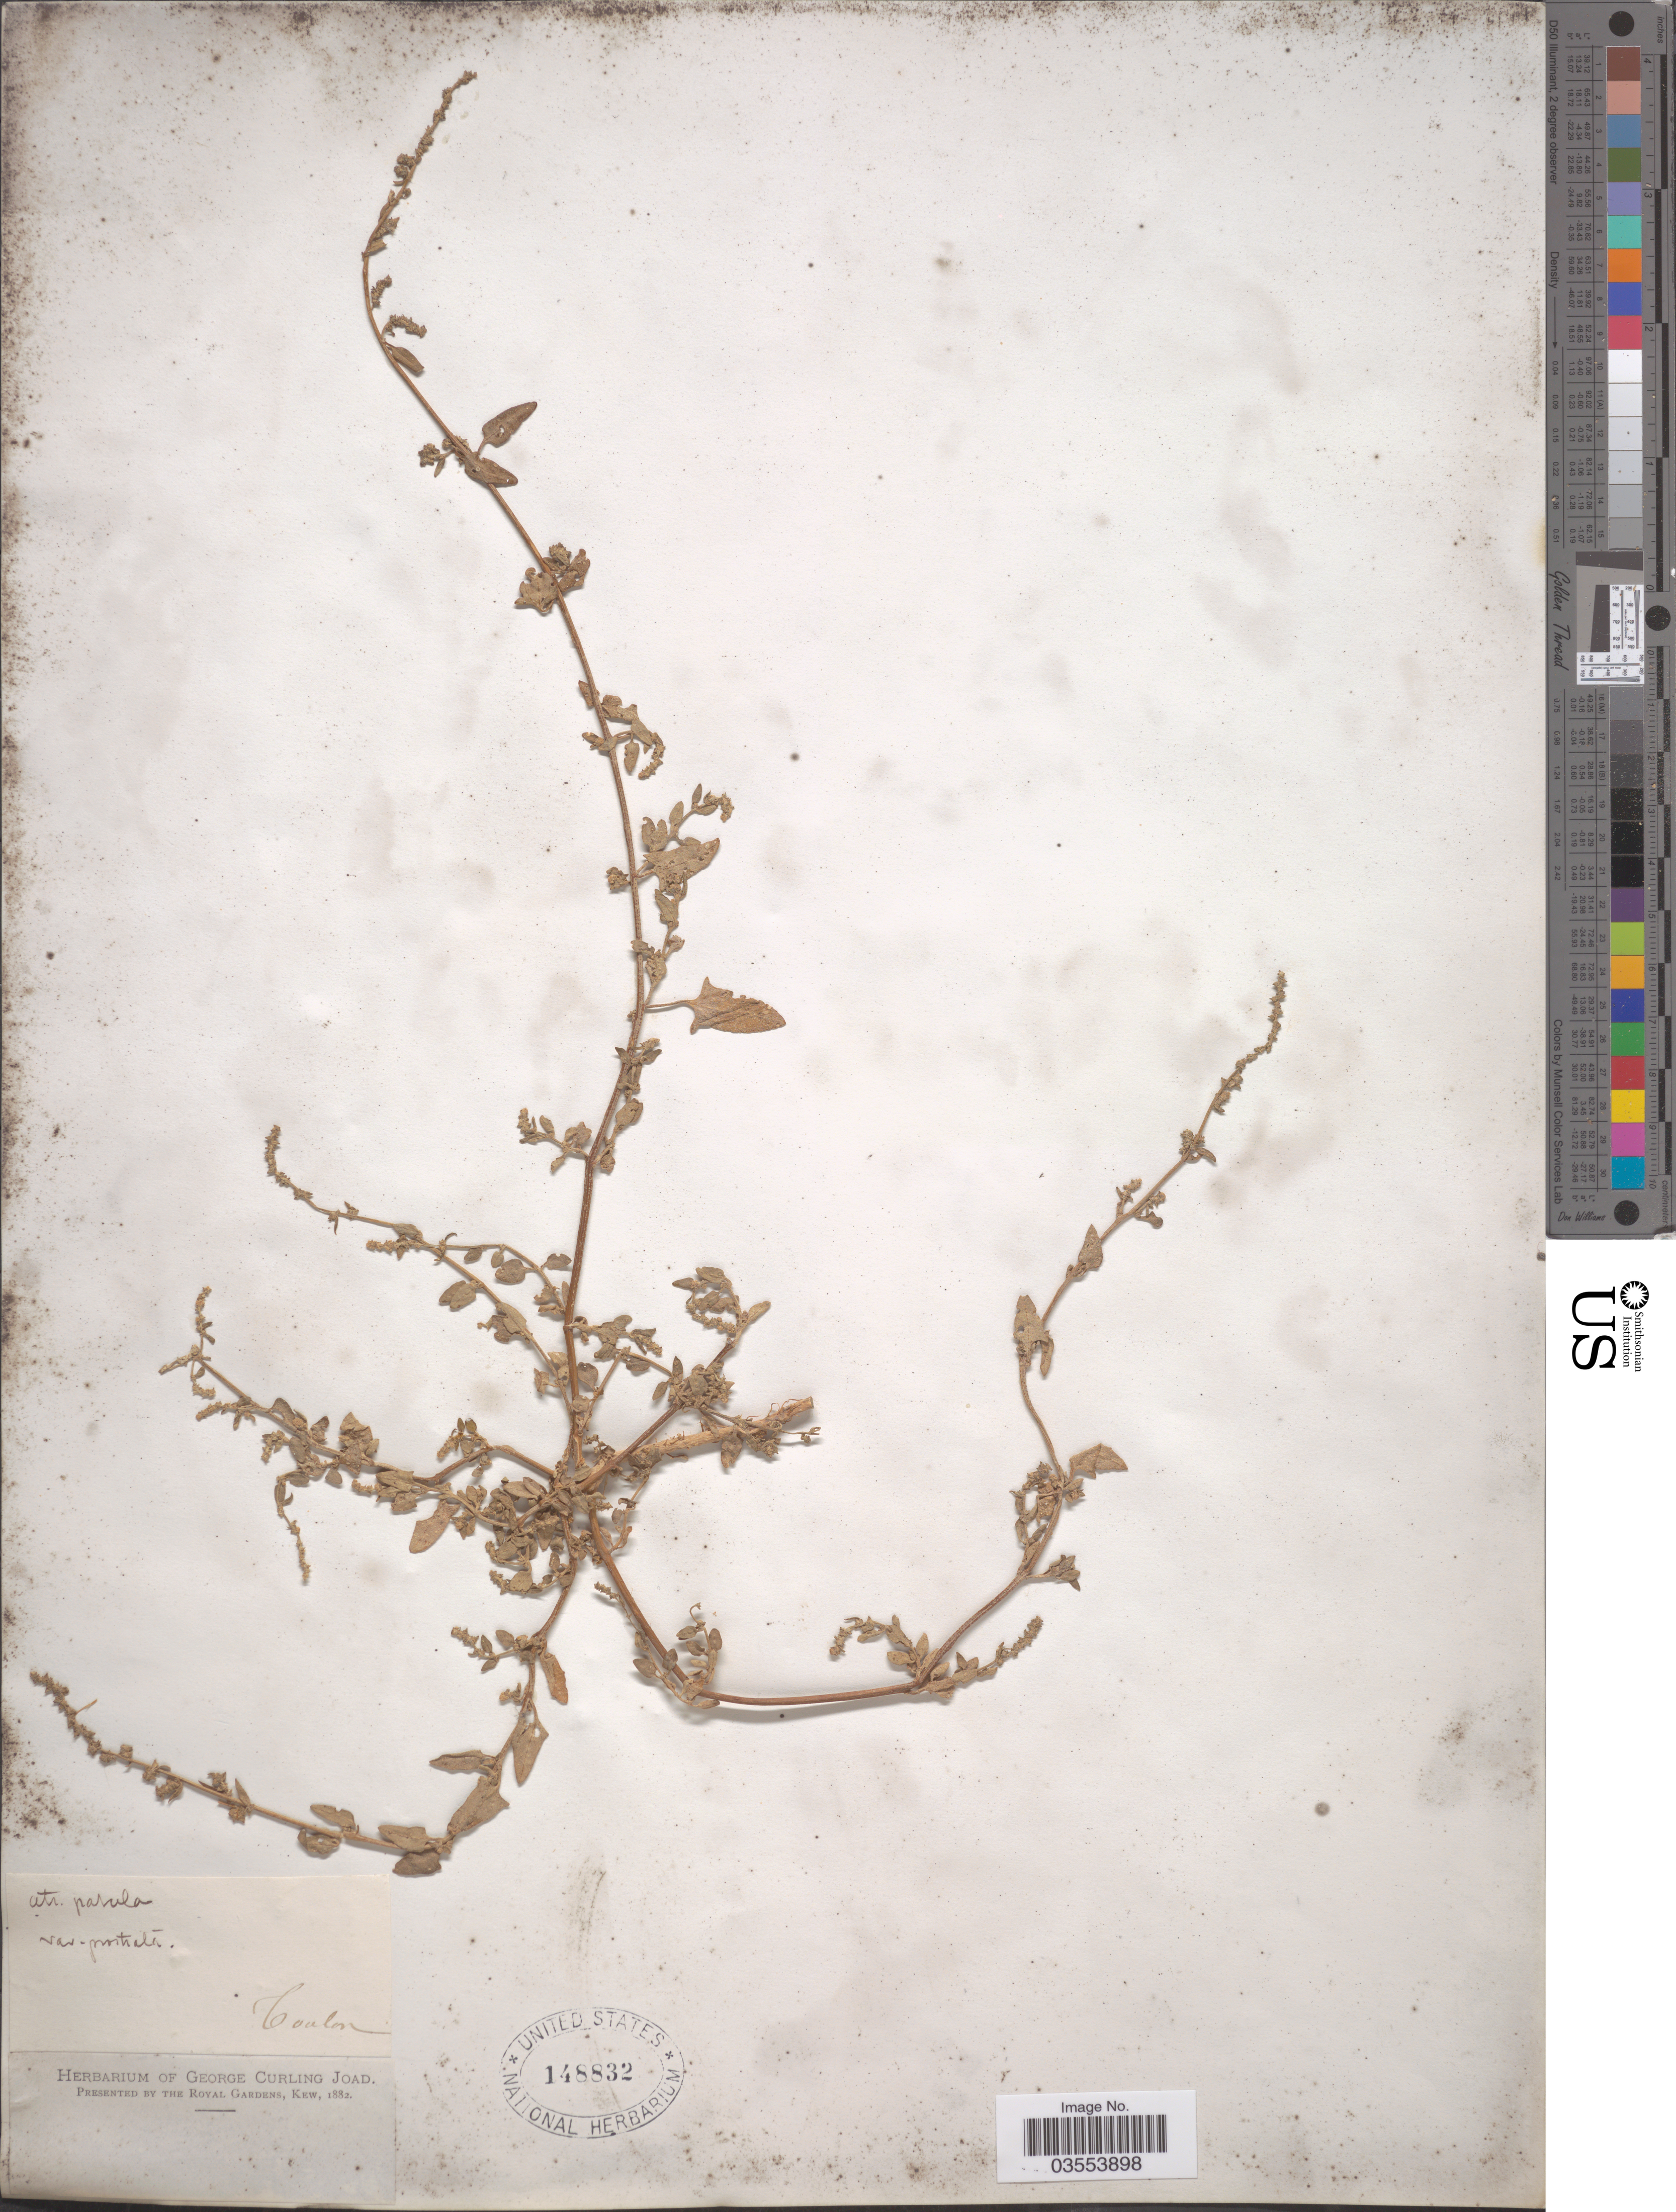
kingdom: Plantae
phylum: Tracheophyta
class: Magnoliopsida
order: Caryophyllales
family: Amaranthaceae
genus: Atriplex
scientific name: Atriplex prostrata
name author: Boucher ex DC.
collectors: Coulon, --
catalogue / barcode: US 148832